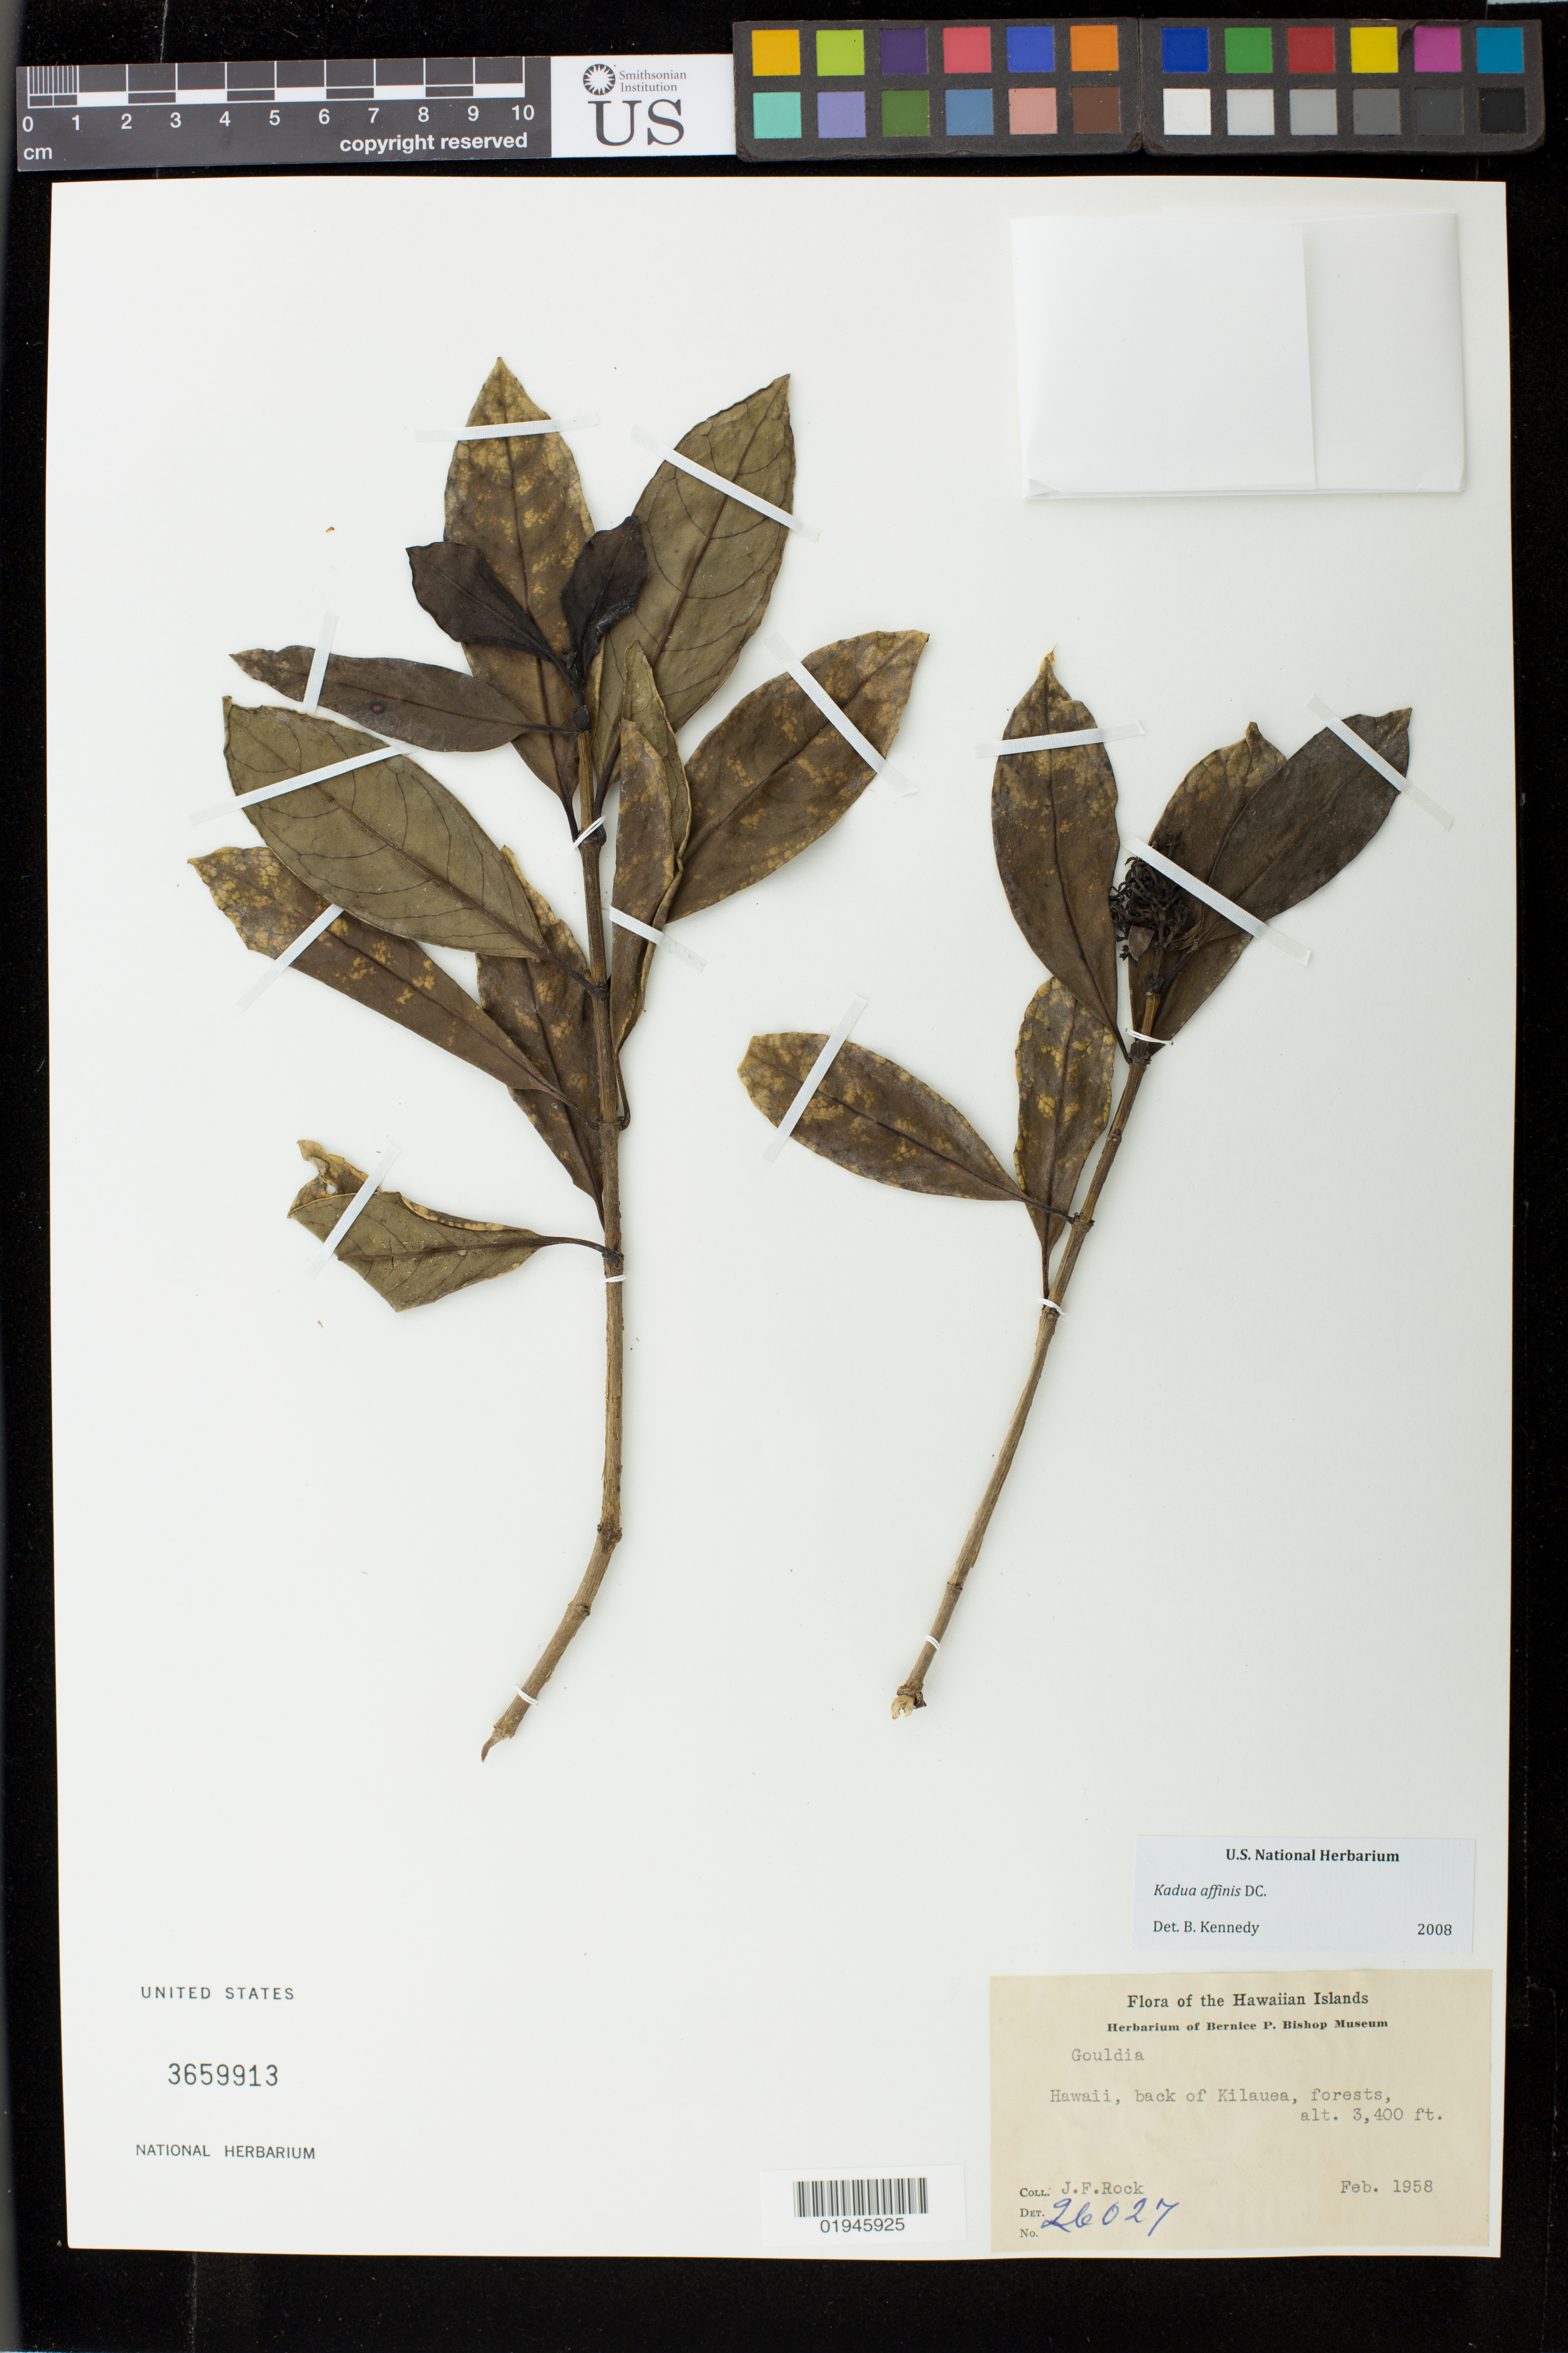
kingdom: Plantae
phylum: Tracheophyta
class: Magnoliopsida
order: Gentianales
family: Rubiaceae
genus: Kadua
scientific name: Kadua affinis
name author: DC.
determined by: Kennedy, B.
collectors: J. F. Rock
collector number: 26027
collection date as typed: Feb 1958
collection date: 1958-02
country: United States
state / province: Hawaii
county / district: Hawaii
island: Hawaii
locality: back of Kilauea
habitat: Forest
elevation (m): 1036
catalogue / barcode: US 3659913